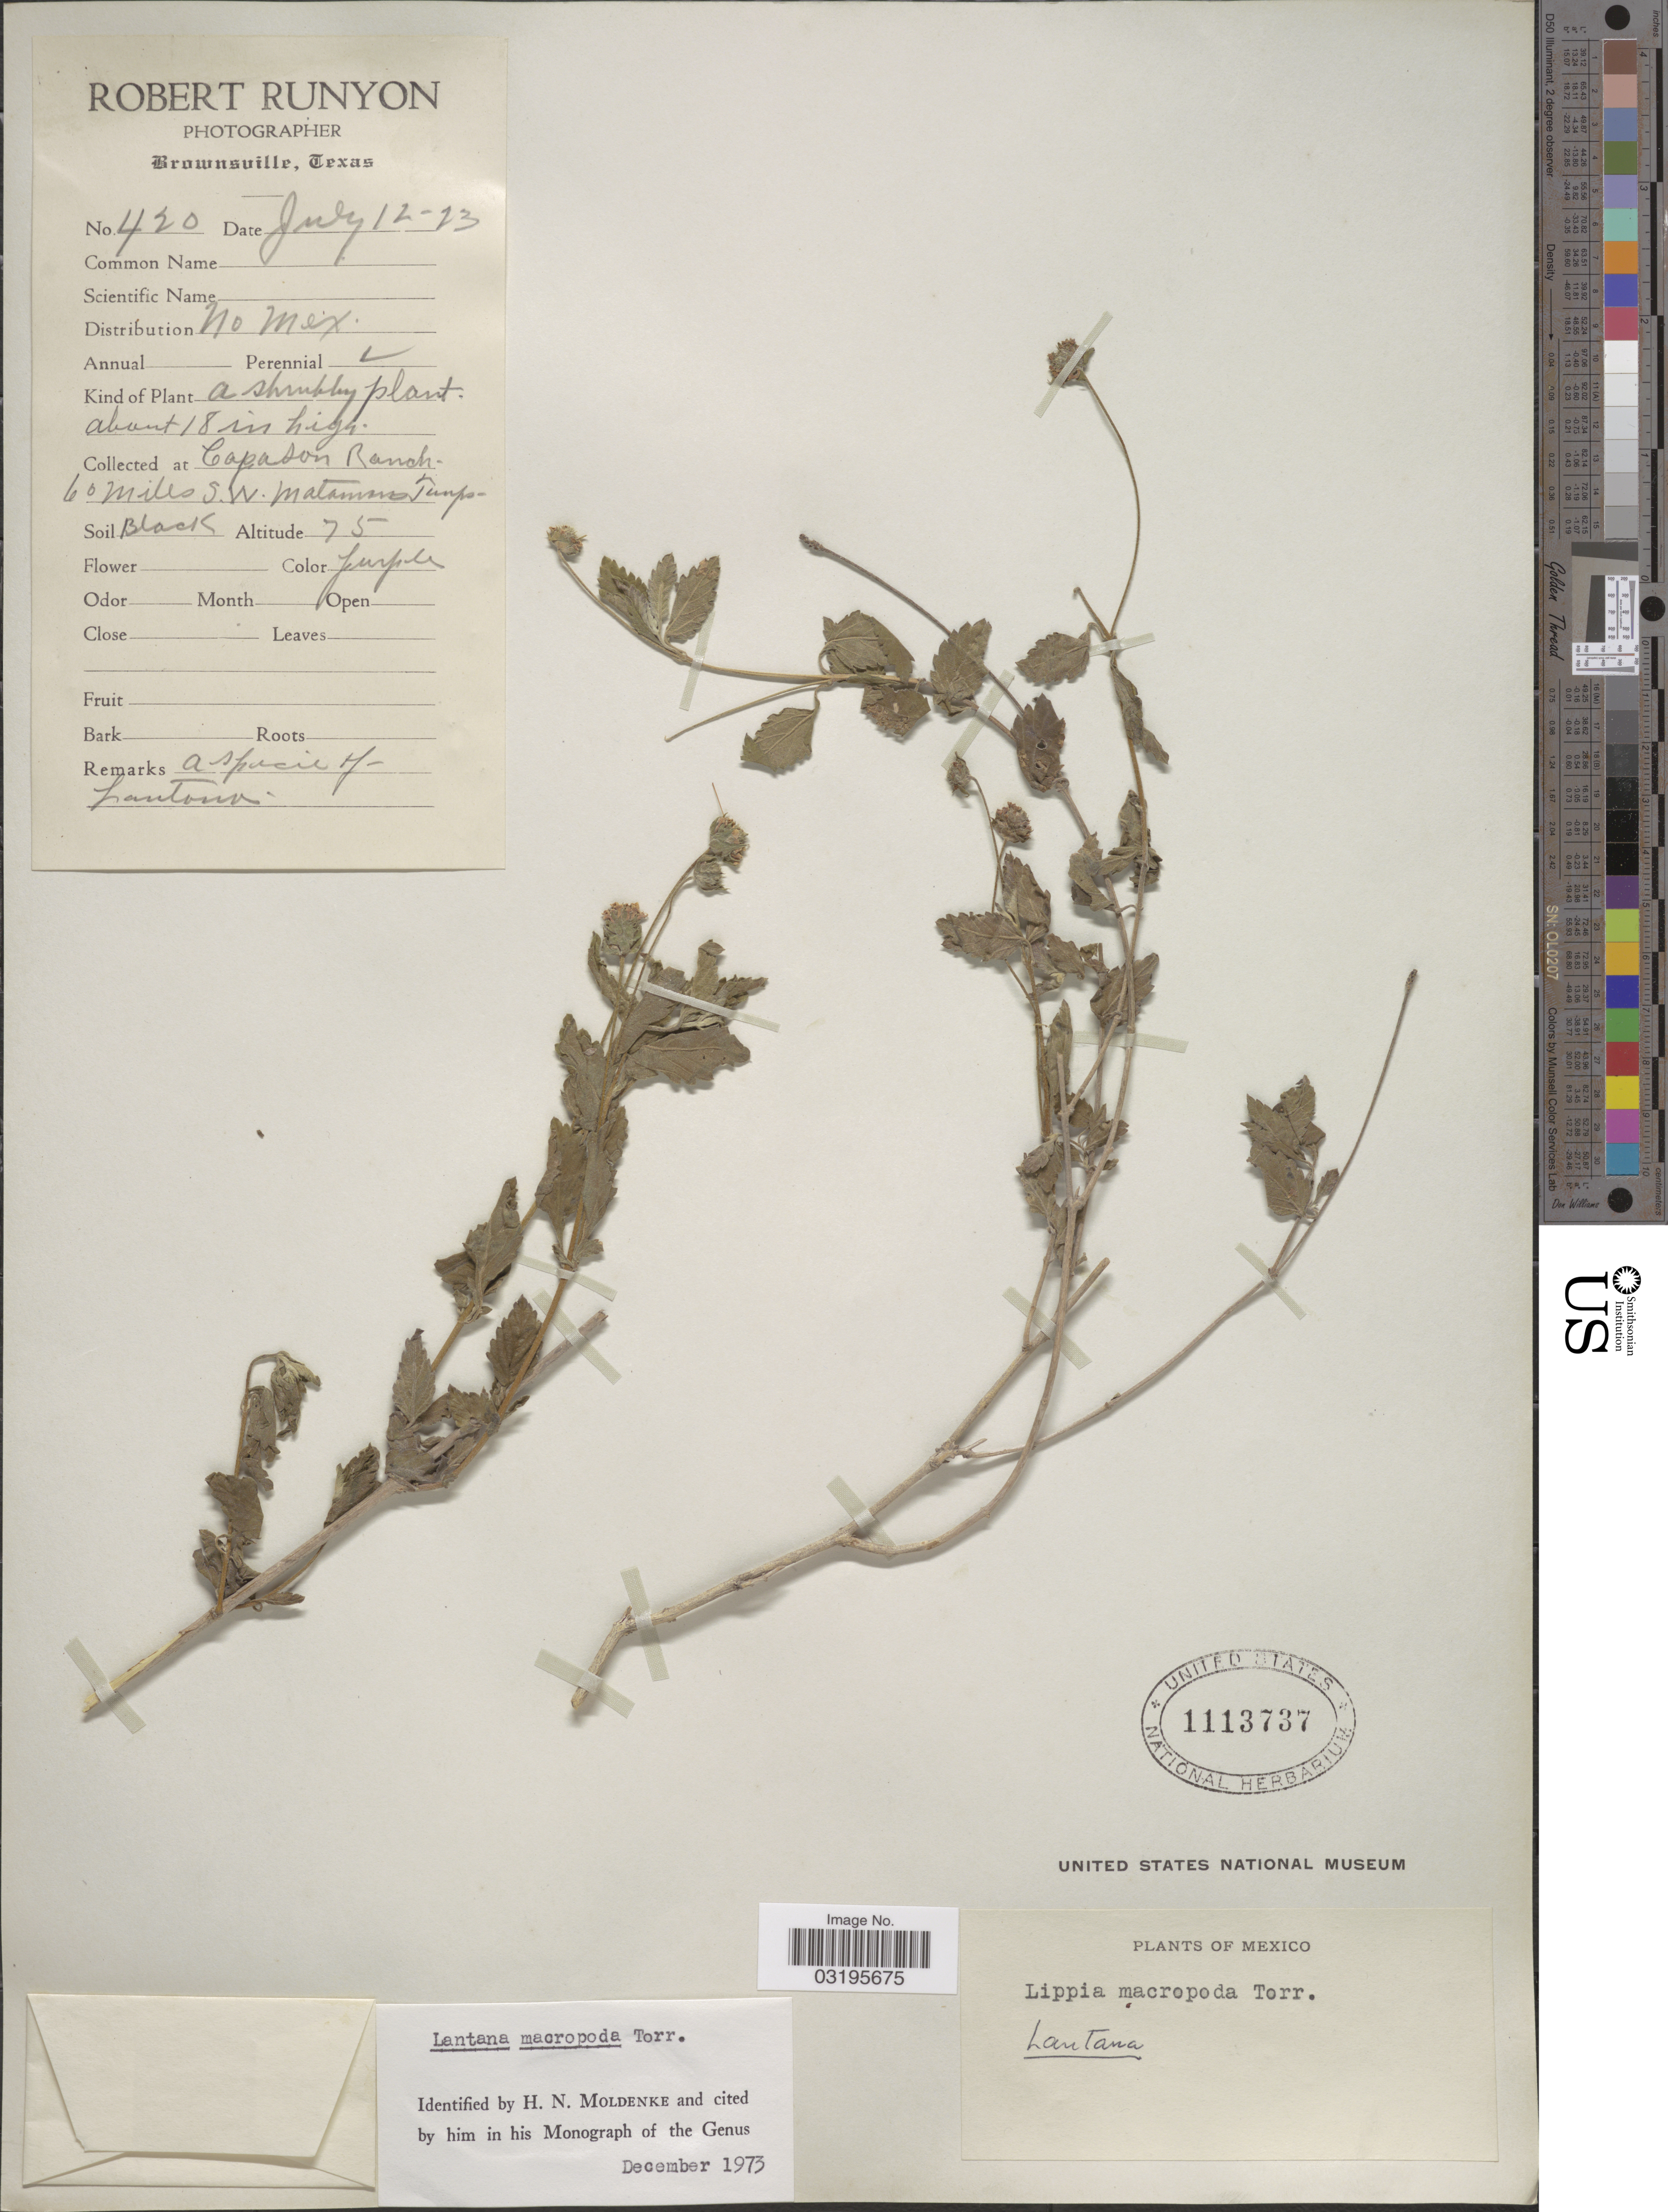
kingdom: Plantae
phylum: Tracheophyta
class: Magnoliopsida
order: Lamiales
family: Verbenaceae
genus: Lantana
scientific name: Lantana macropoda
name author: Torr.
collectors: R. Runyon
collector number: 420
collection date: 1923-07-12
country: Mexico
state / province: Tamaulipas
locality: Capason Ranch, 60 miles S.W. Matamoros.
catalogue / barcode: US 1113737